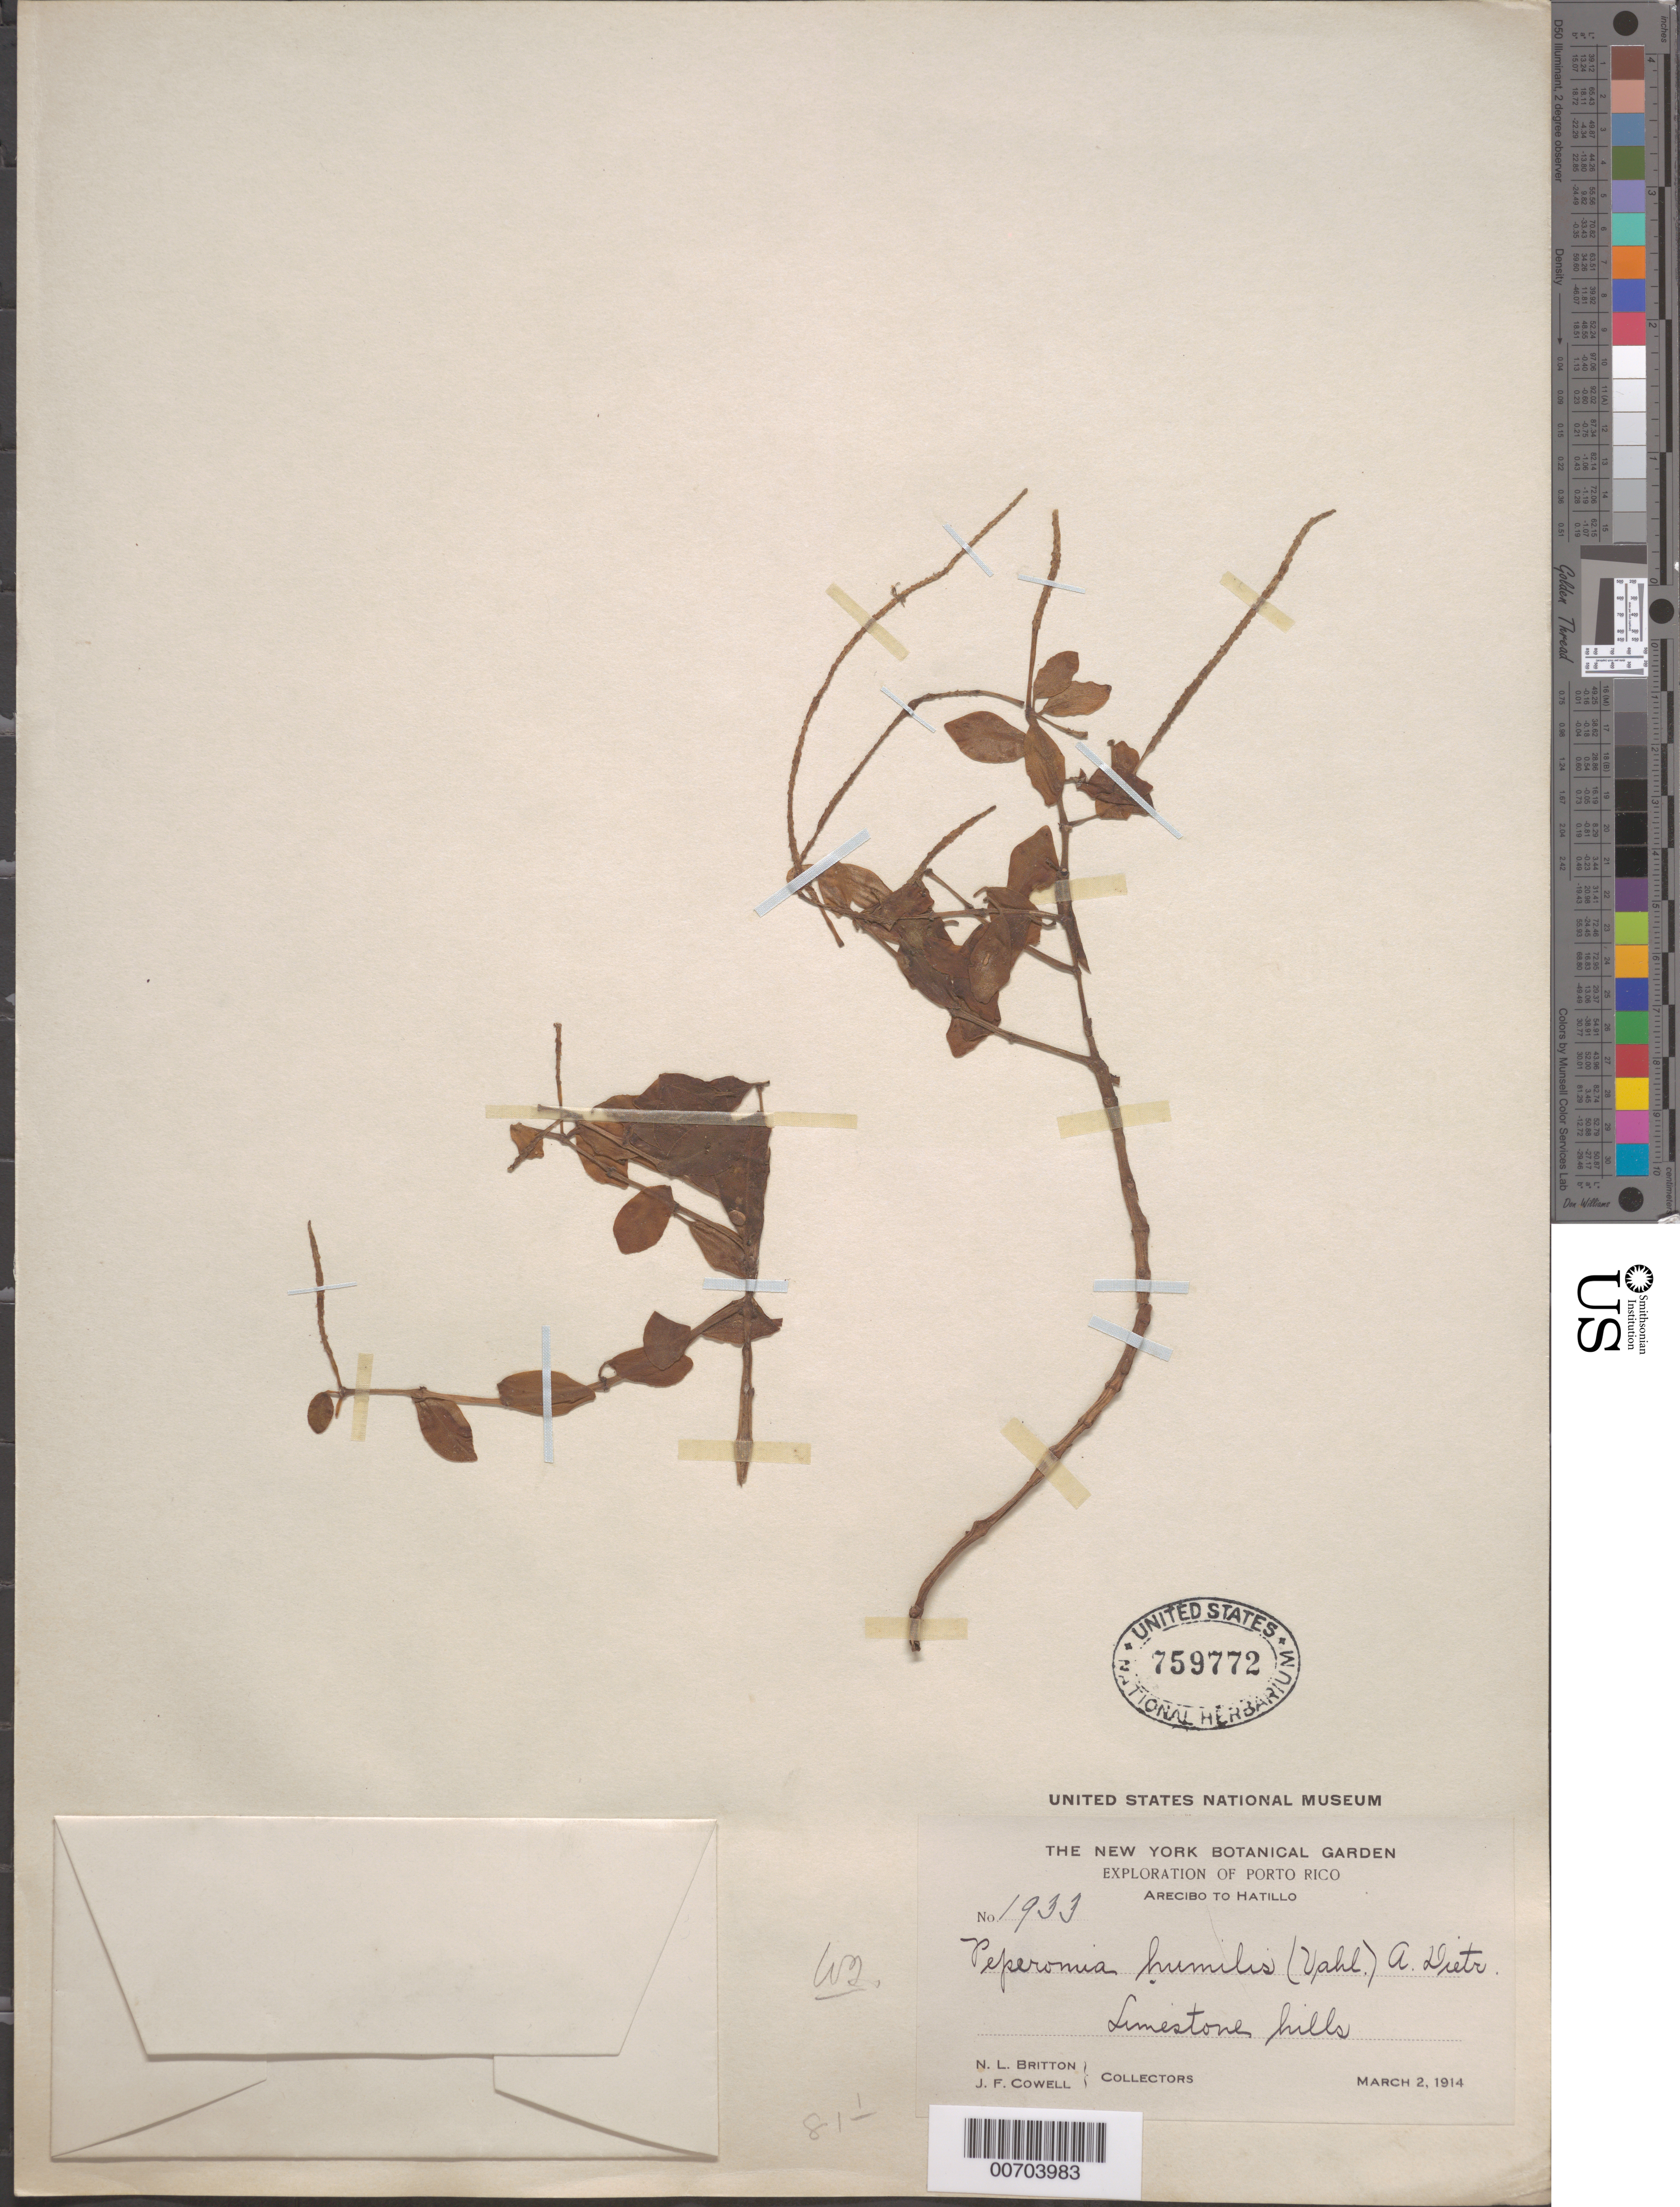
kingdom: Plantae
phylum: Tracheophyta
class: Magnoliopsida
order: Piperales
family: Piperaceae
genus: Peperomia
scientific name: Peperomia humilis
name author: (Vahl) A. Dietr.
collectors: N. Britton & J. F. Cowell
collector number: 1933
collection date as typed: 02 Mar 1914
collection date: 1914-03-02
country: Puerto Rico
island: Greater Antilles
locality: Arecibo to Hatillo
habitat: Limestone hills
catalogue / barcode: US 759772